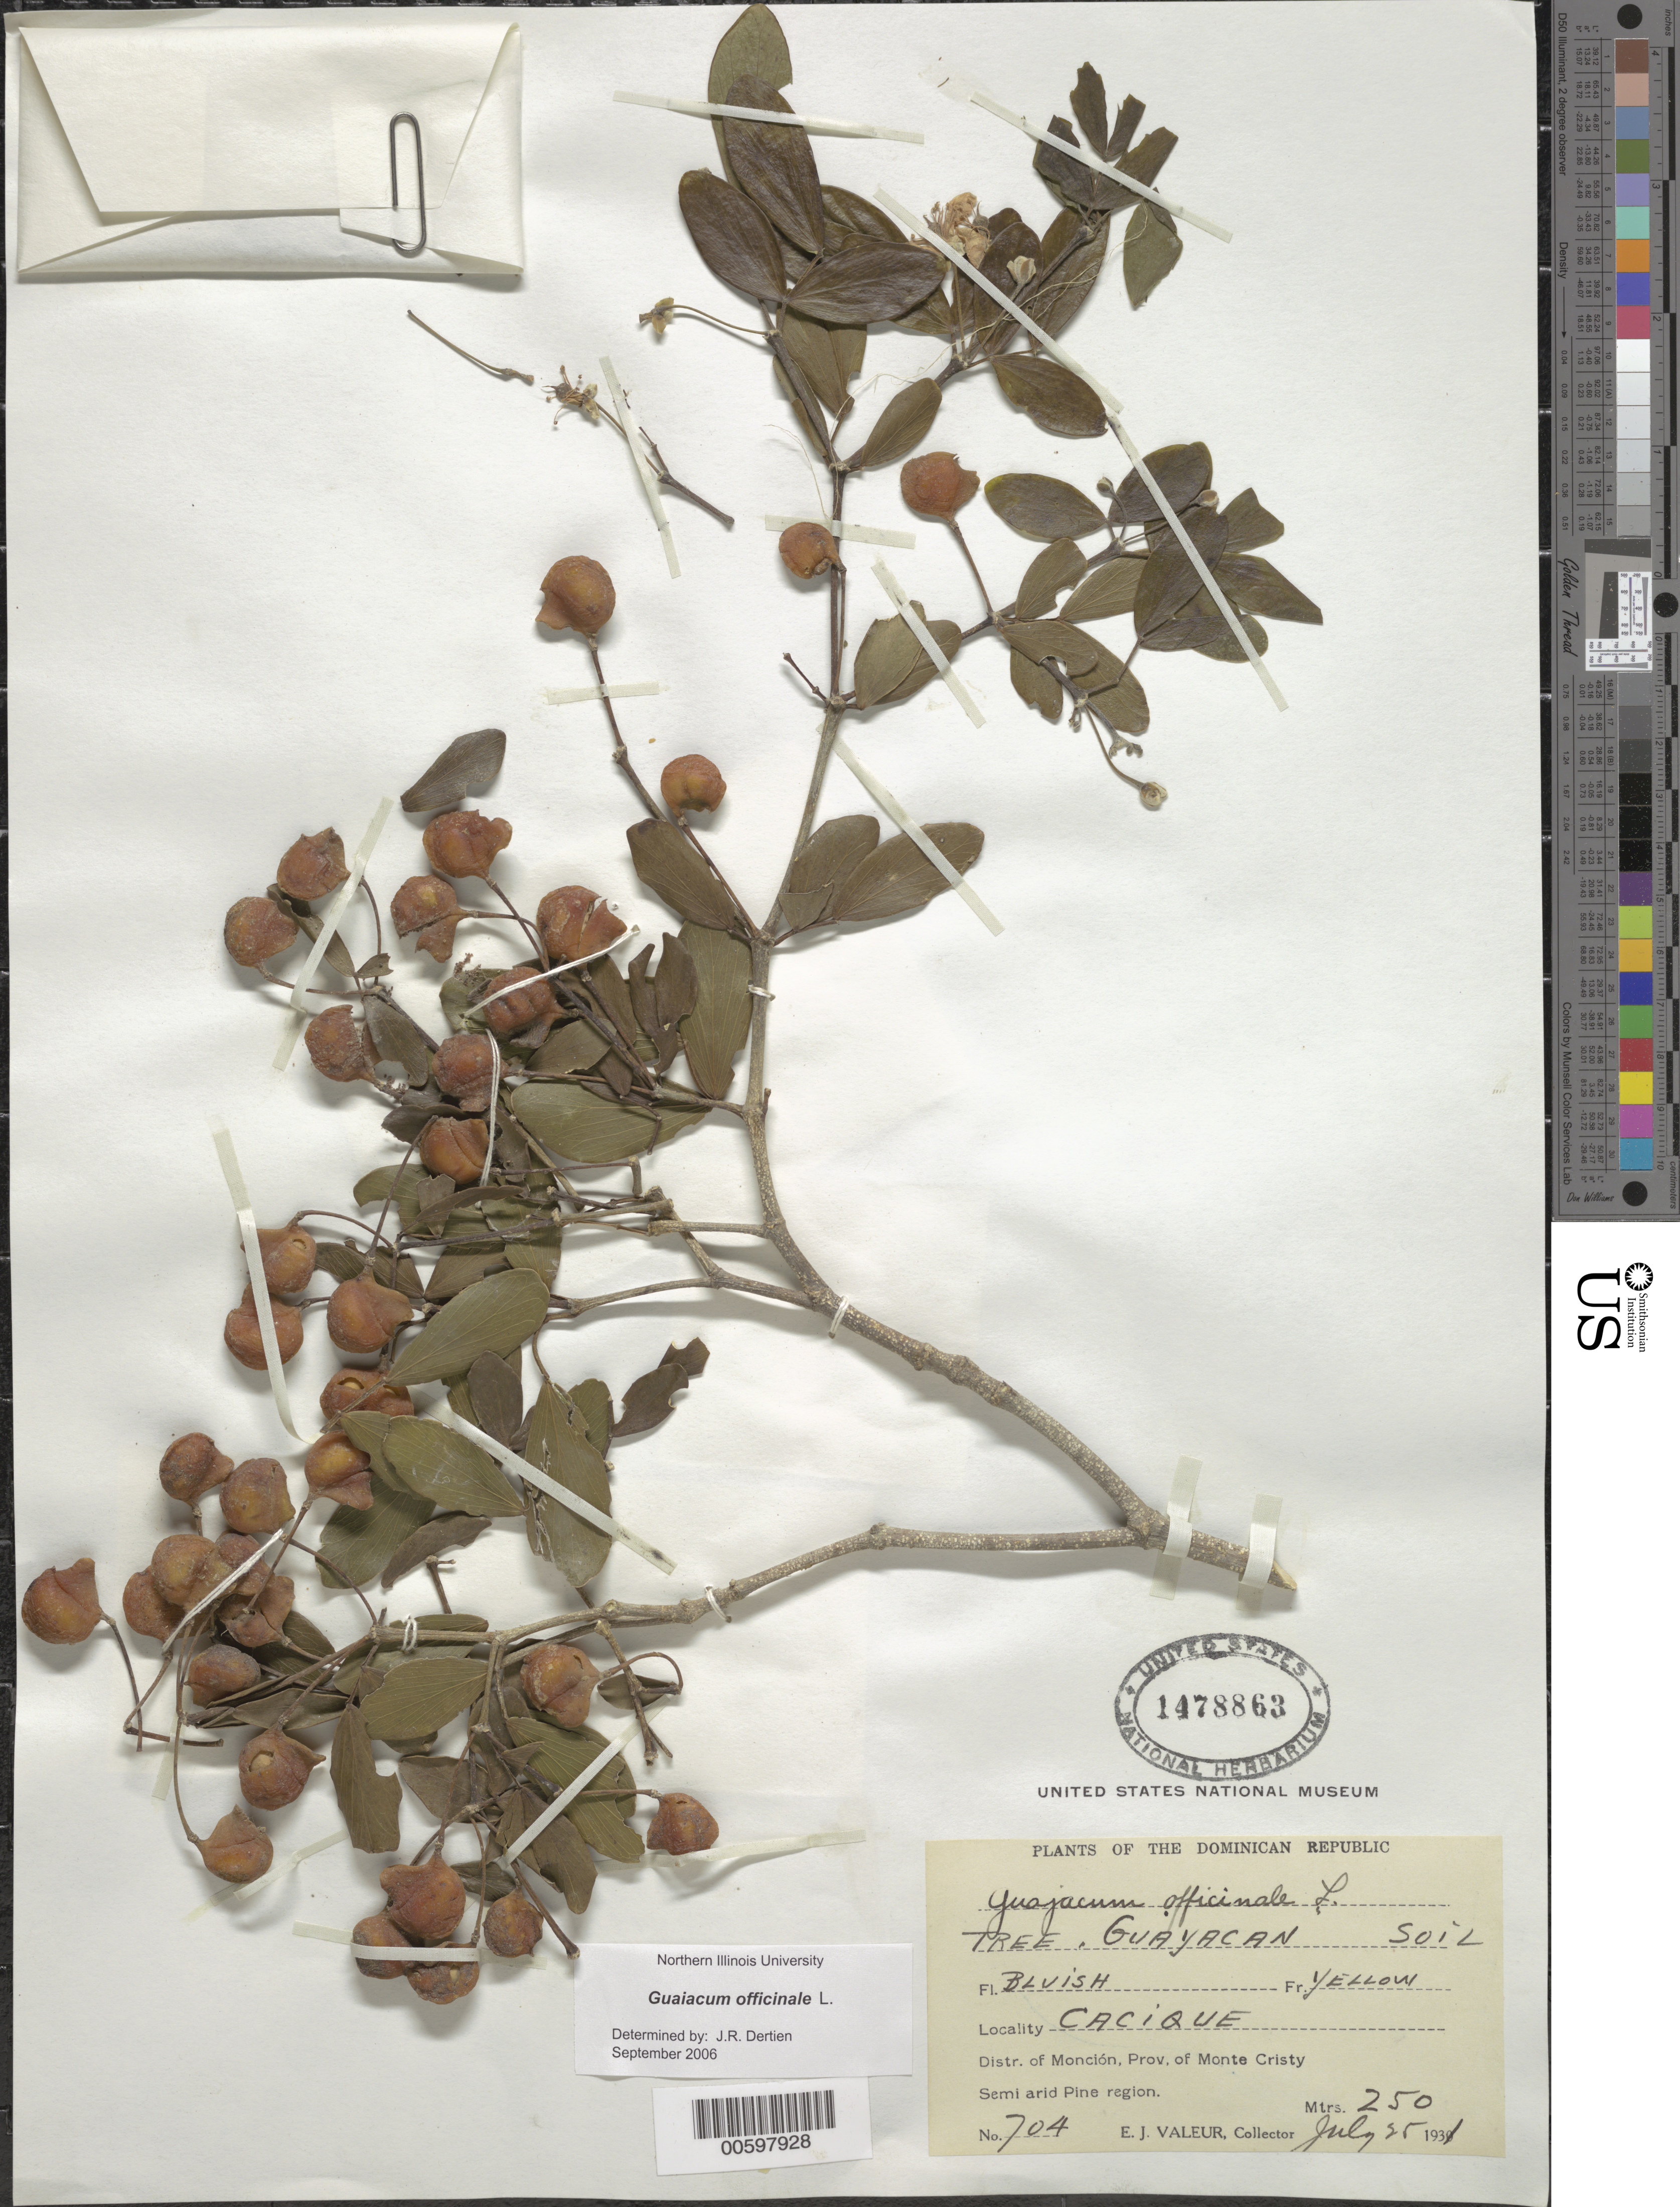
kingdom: Plantae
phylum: Tracheophyta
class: Magnoliopsida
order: Zygophyllales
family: Zygophyllaceae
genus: Guaiacum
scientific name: Guaiacum officinale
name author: L.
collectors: E. Valeur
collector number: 704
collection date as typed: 25 Jul 1931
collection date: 1931-07-25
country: Dominican Republic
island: Hispaniola Island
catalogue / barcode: US 1478863